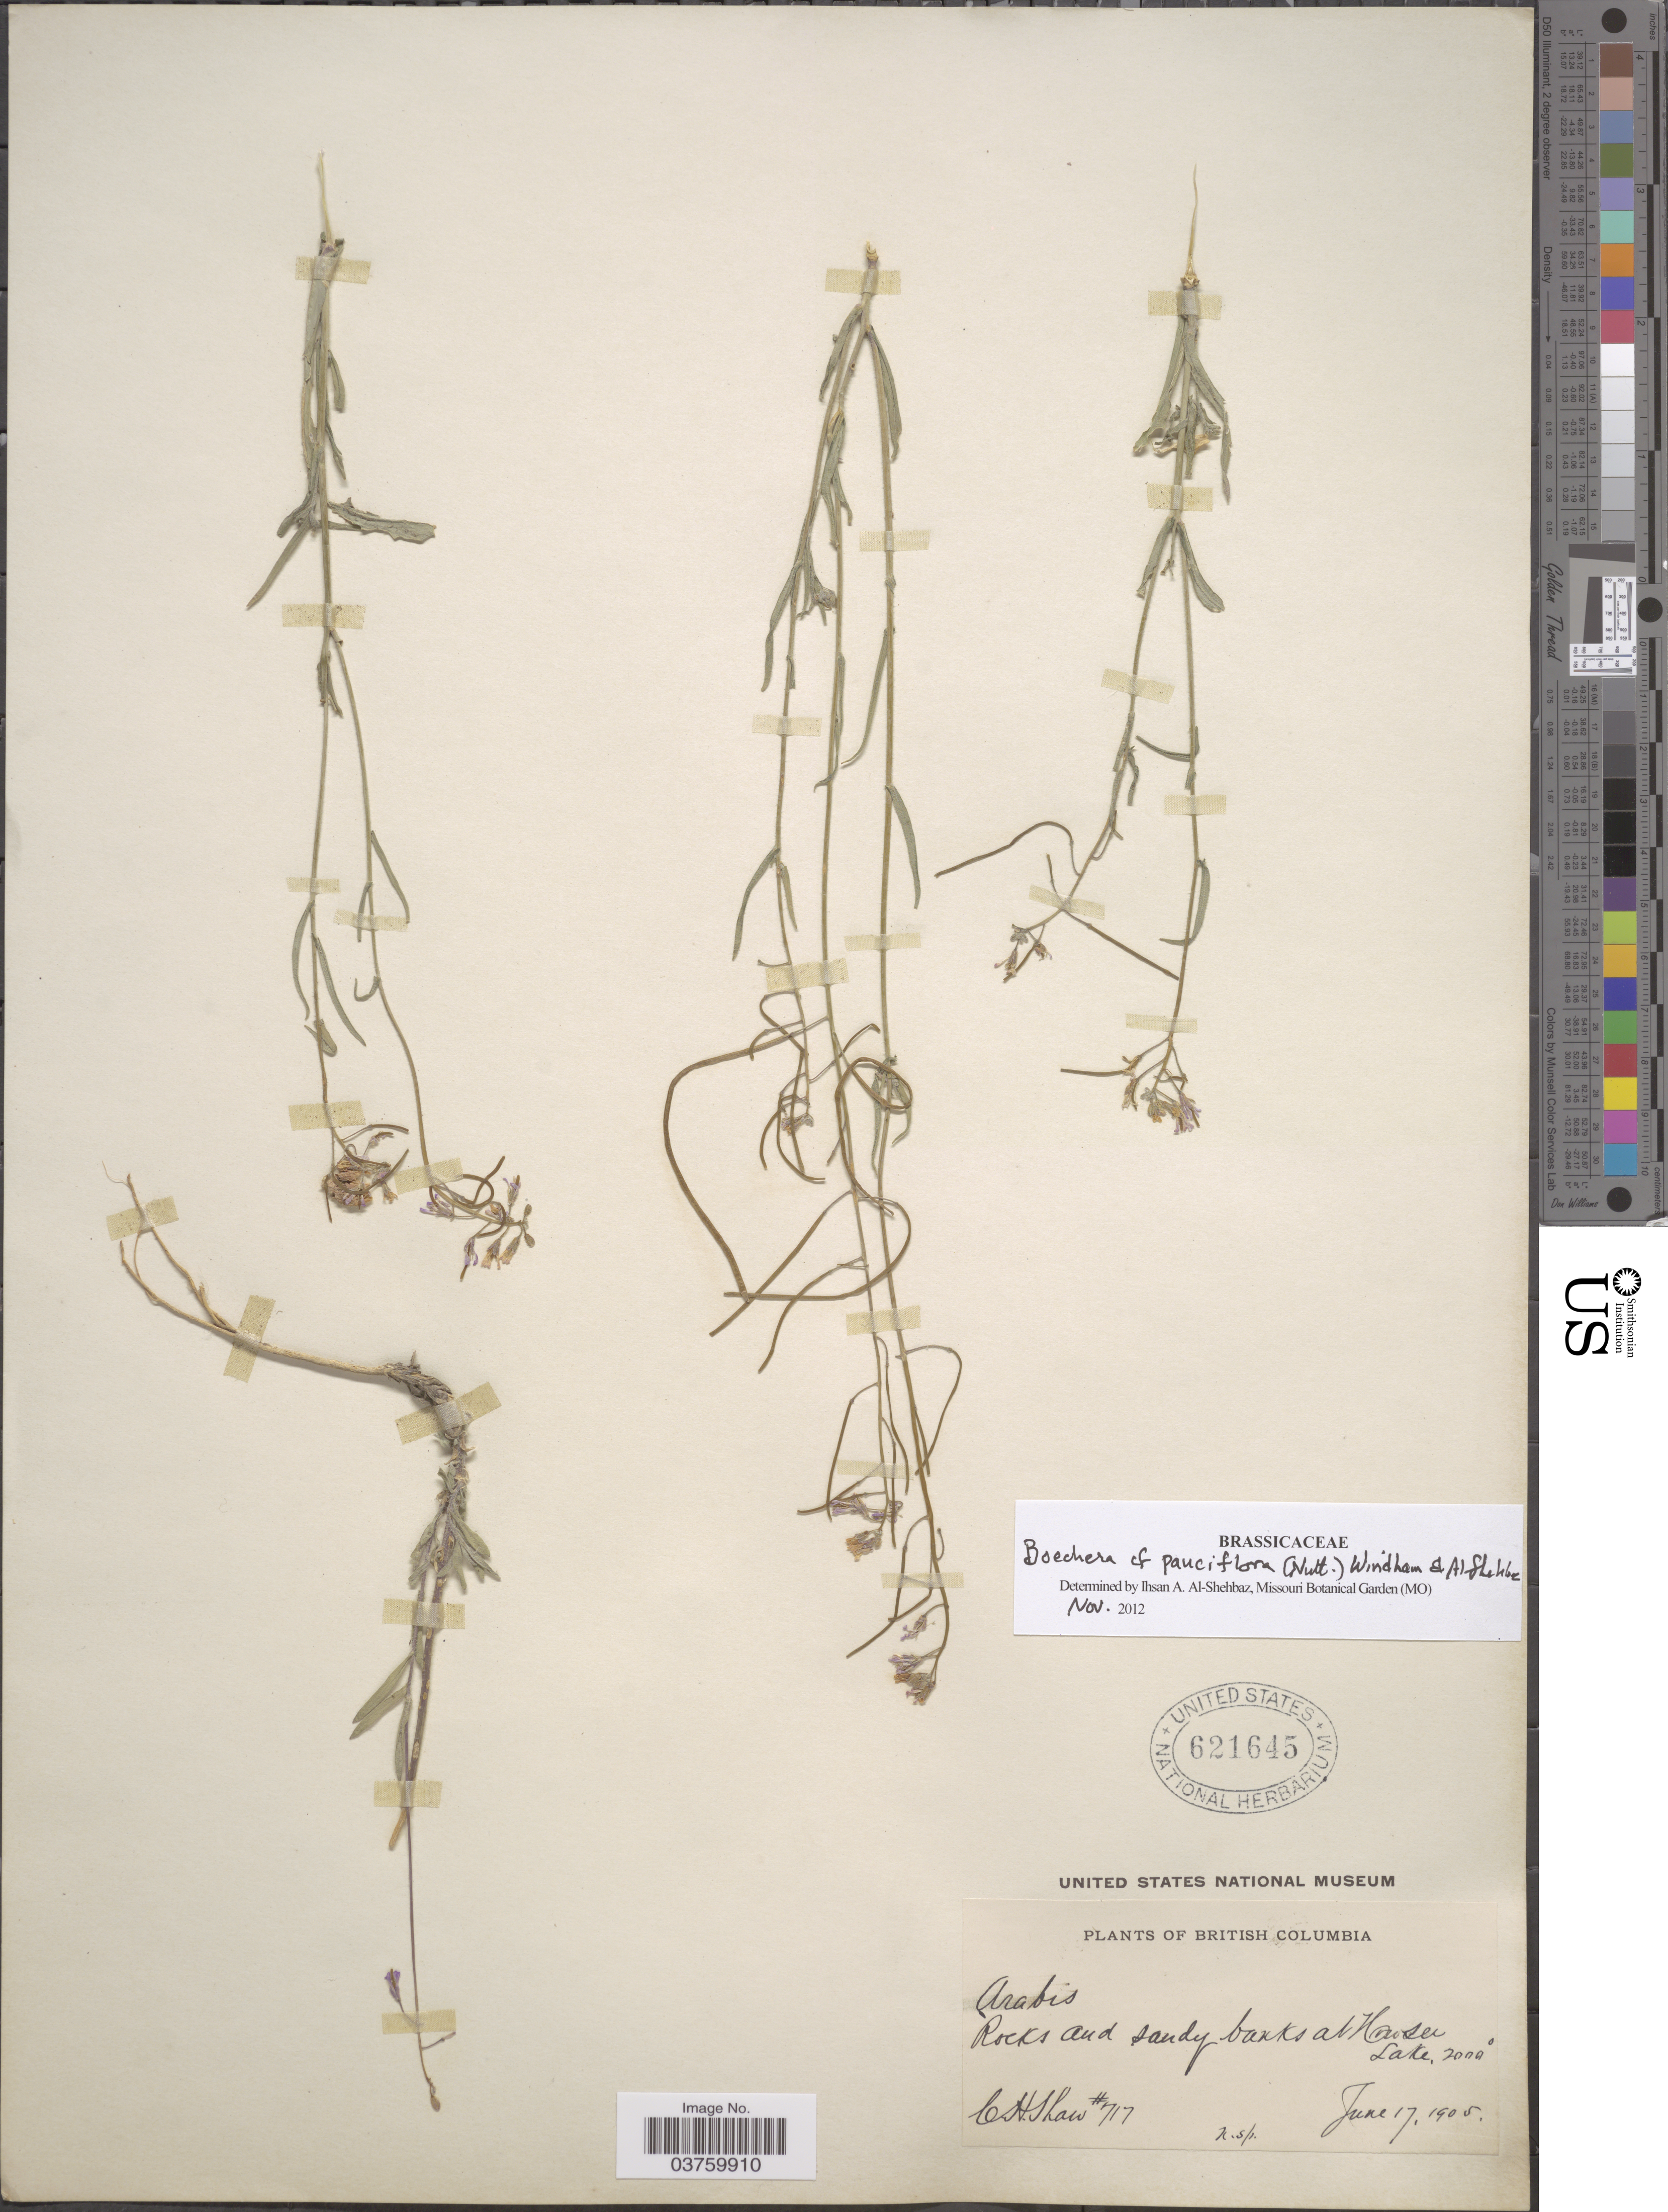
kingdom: Plantae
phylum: Tracheophyta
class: Magnoliopsida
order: Brassicales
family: Brassicaceae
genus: Boechera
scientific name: Boechera pauciflora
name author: (Nutt.) Windham & Al-Shehbaz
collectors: C. H. Shaw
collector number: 717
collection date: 1905-06-17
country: Canada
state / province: British Columbia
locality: Rocks and sandy banks at Howser Lake.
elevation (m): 610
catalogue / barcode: US 621645